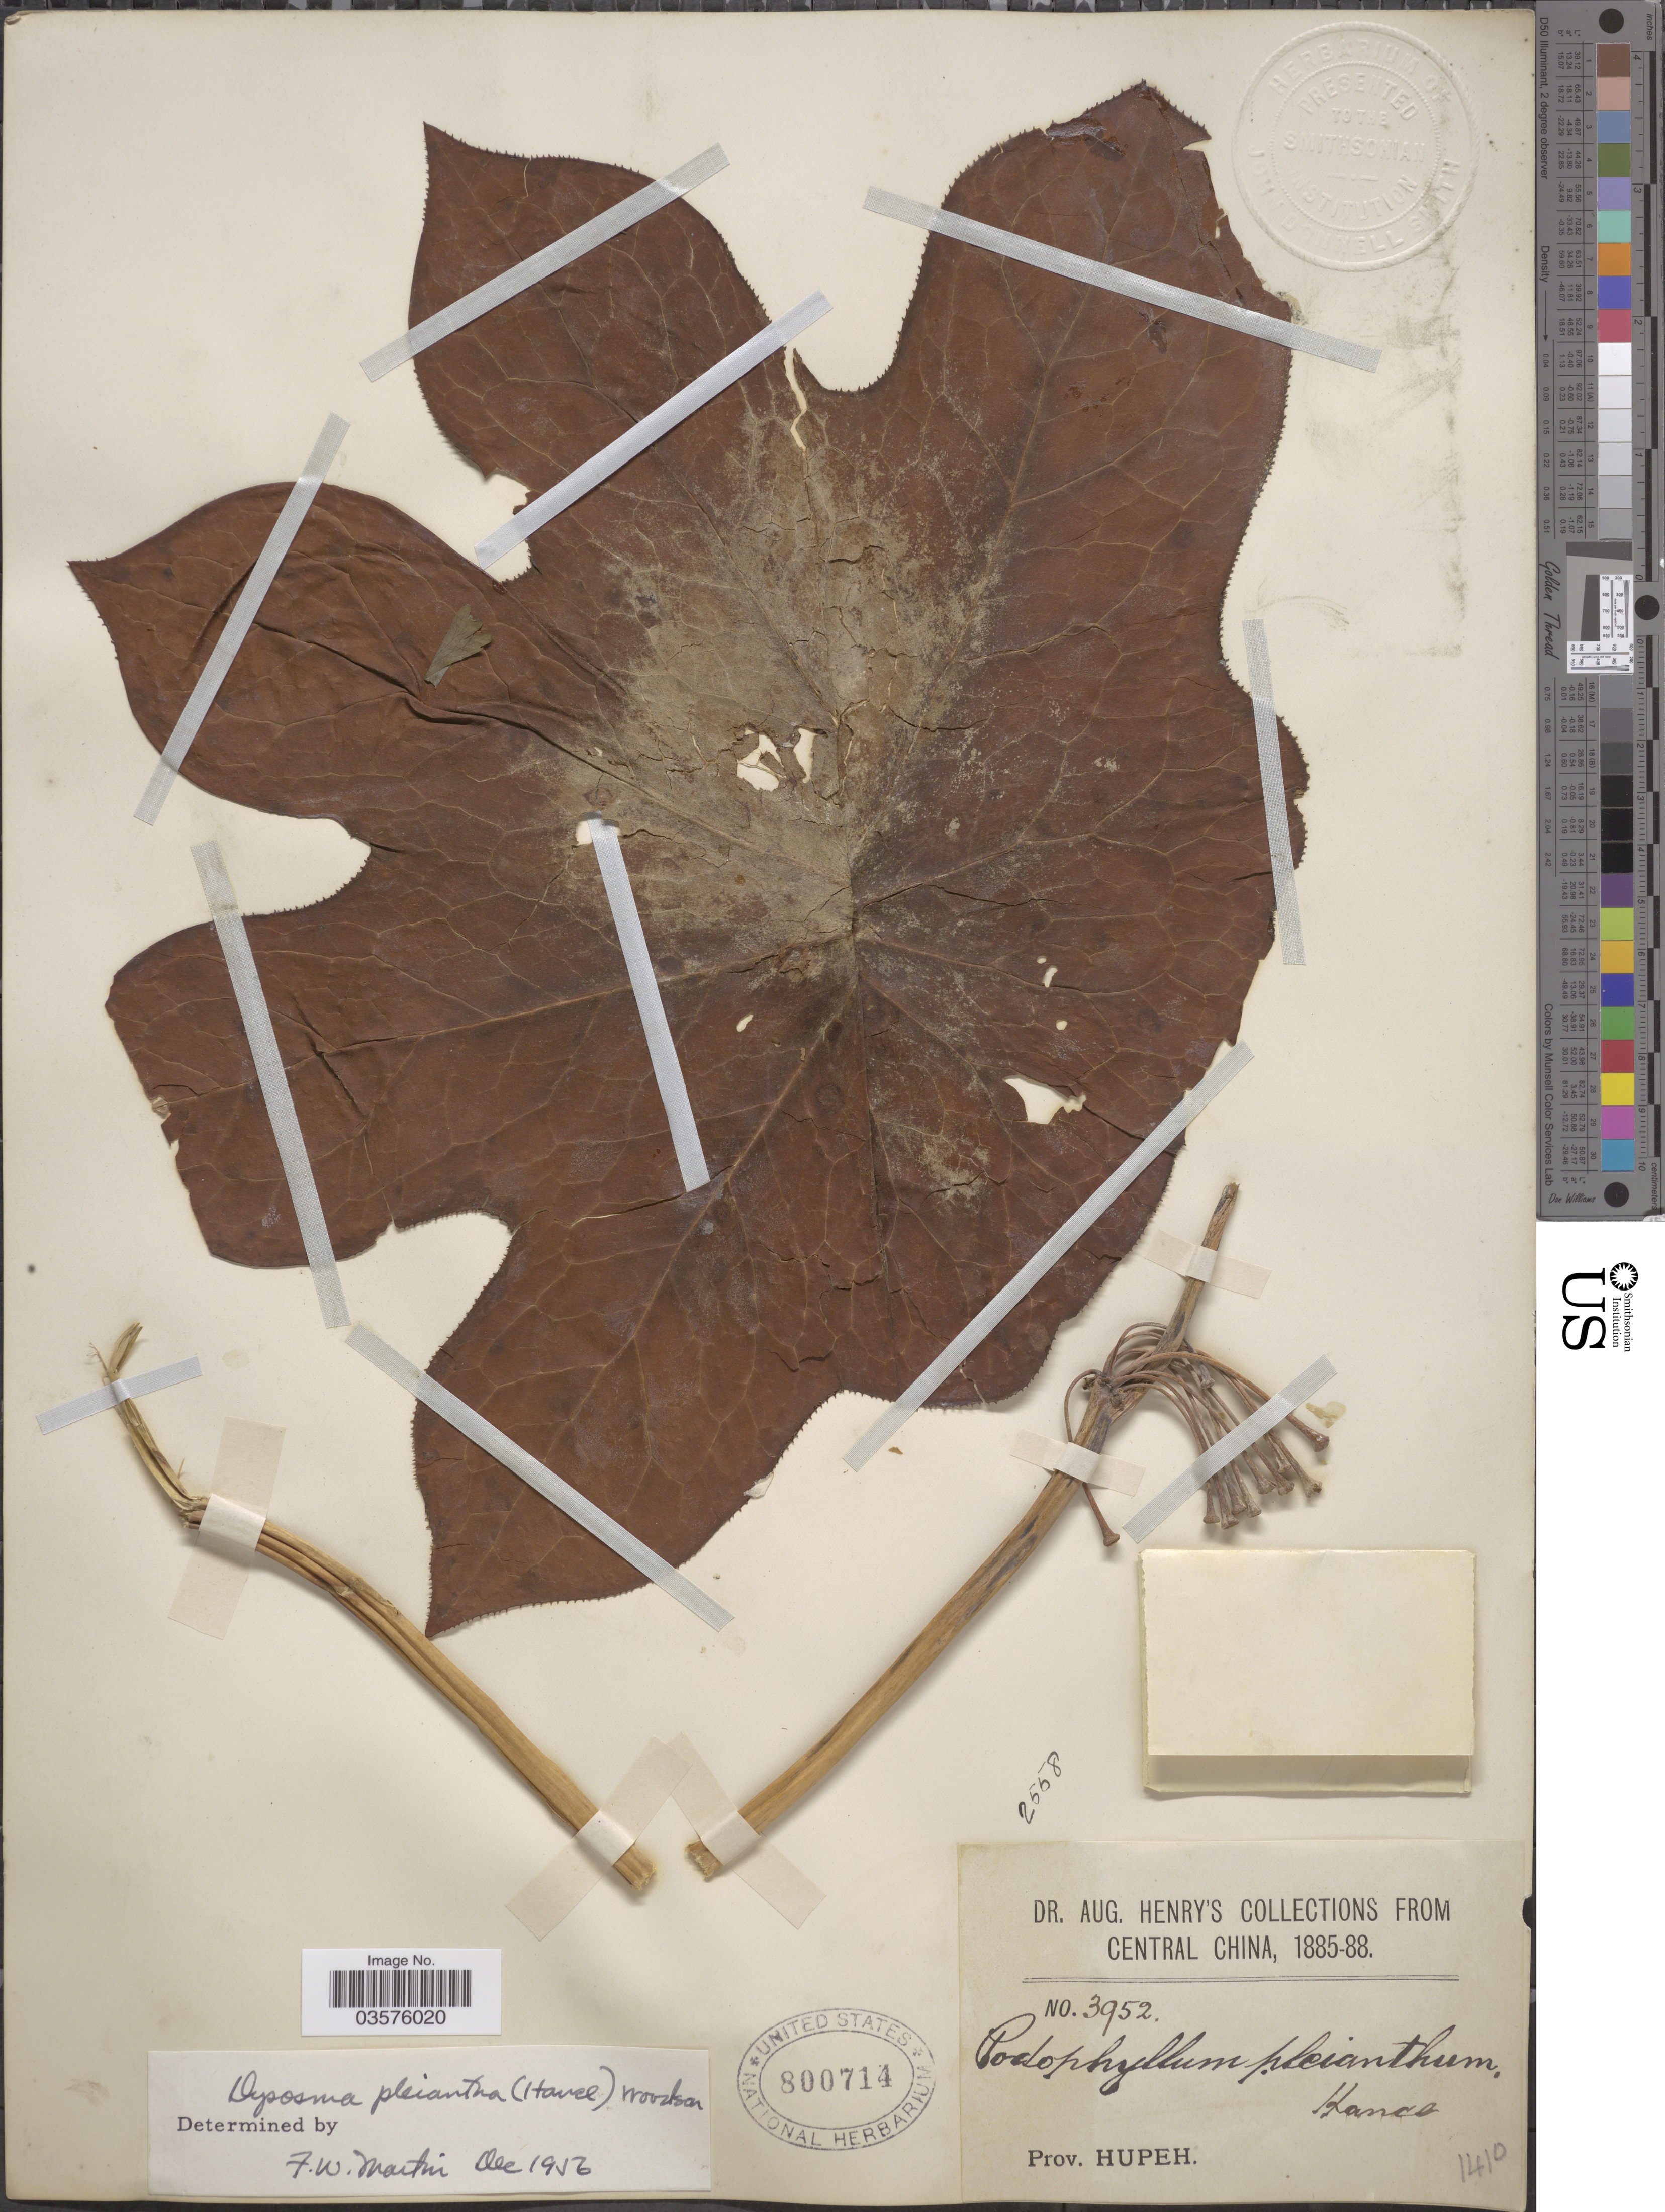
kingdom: Plantae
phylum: Tracheophyta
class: Magnoliopsida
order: Ranunculales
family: Berberidaceae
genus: Dysosma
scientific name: Dysosma pleiantha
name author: (Hance) Woodson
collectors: A. Henry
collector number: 3952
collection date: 1885/1888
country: China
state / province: Hubei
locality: Central China. Prov. Hupeh.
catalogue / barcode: US 800714